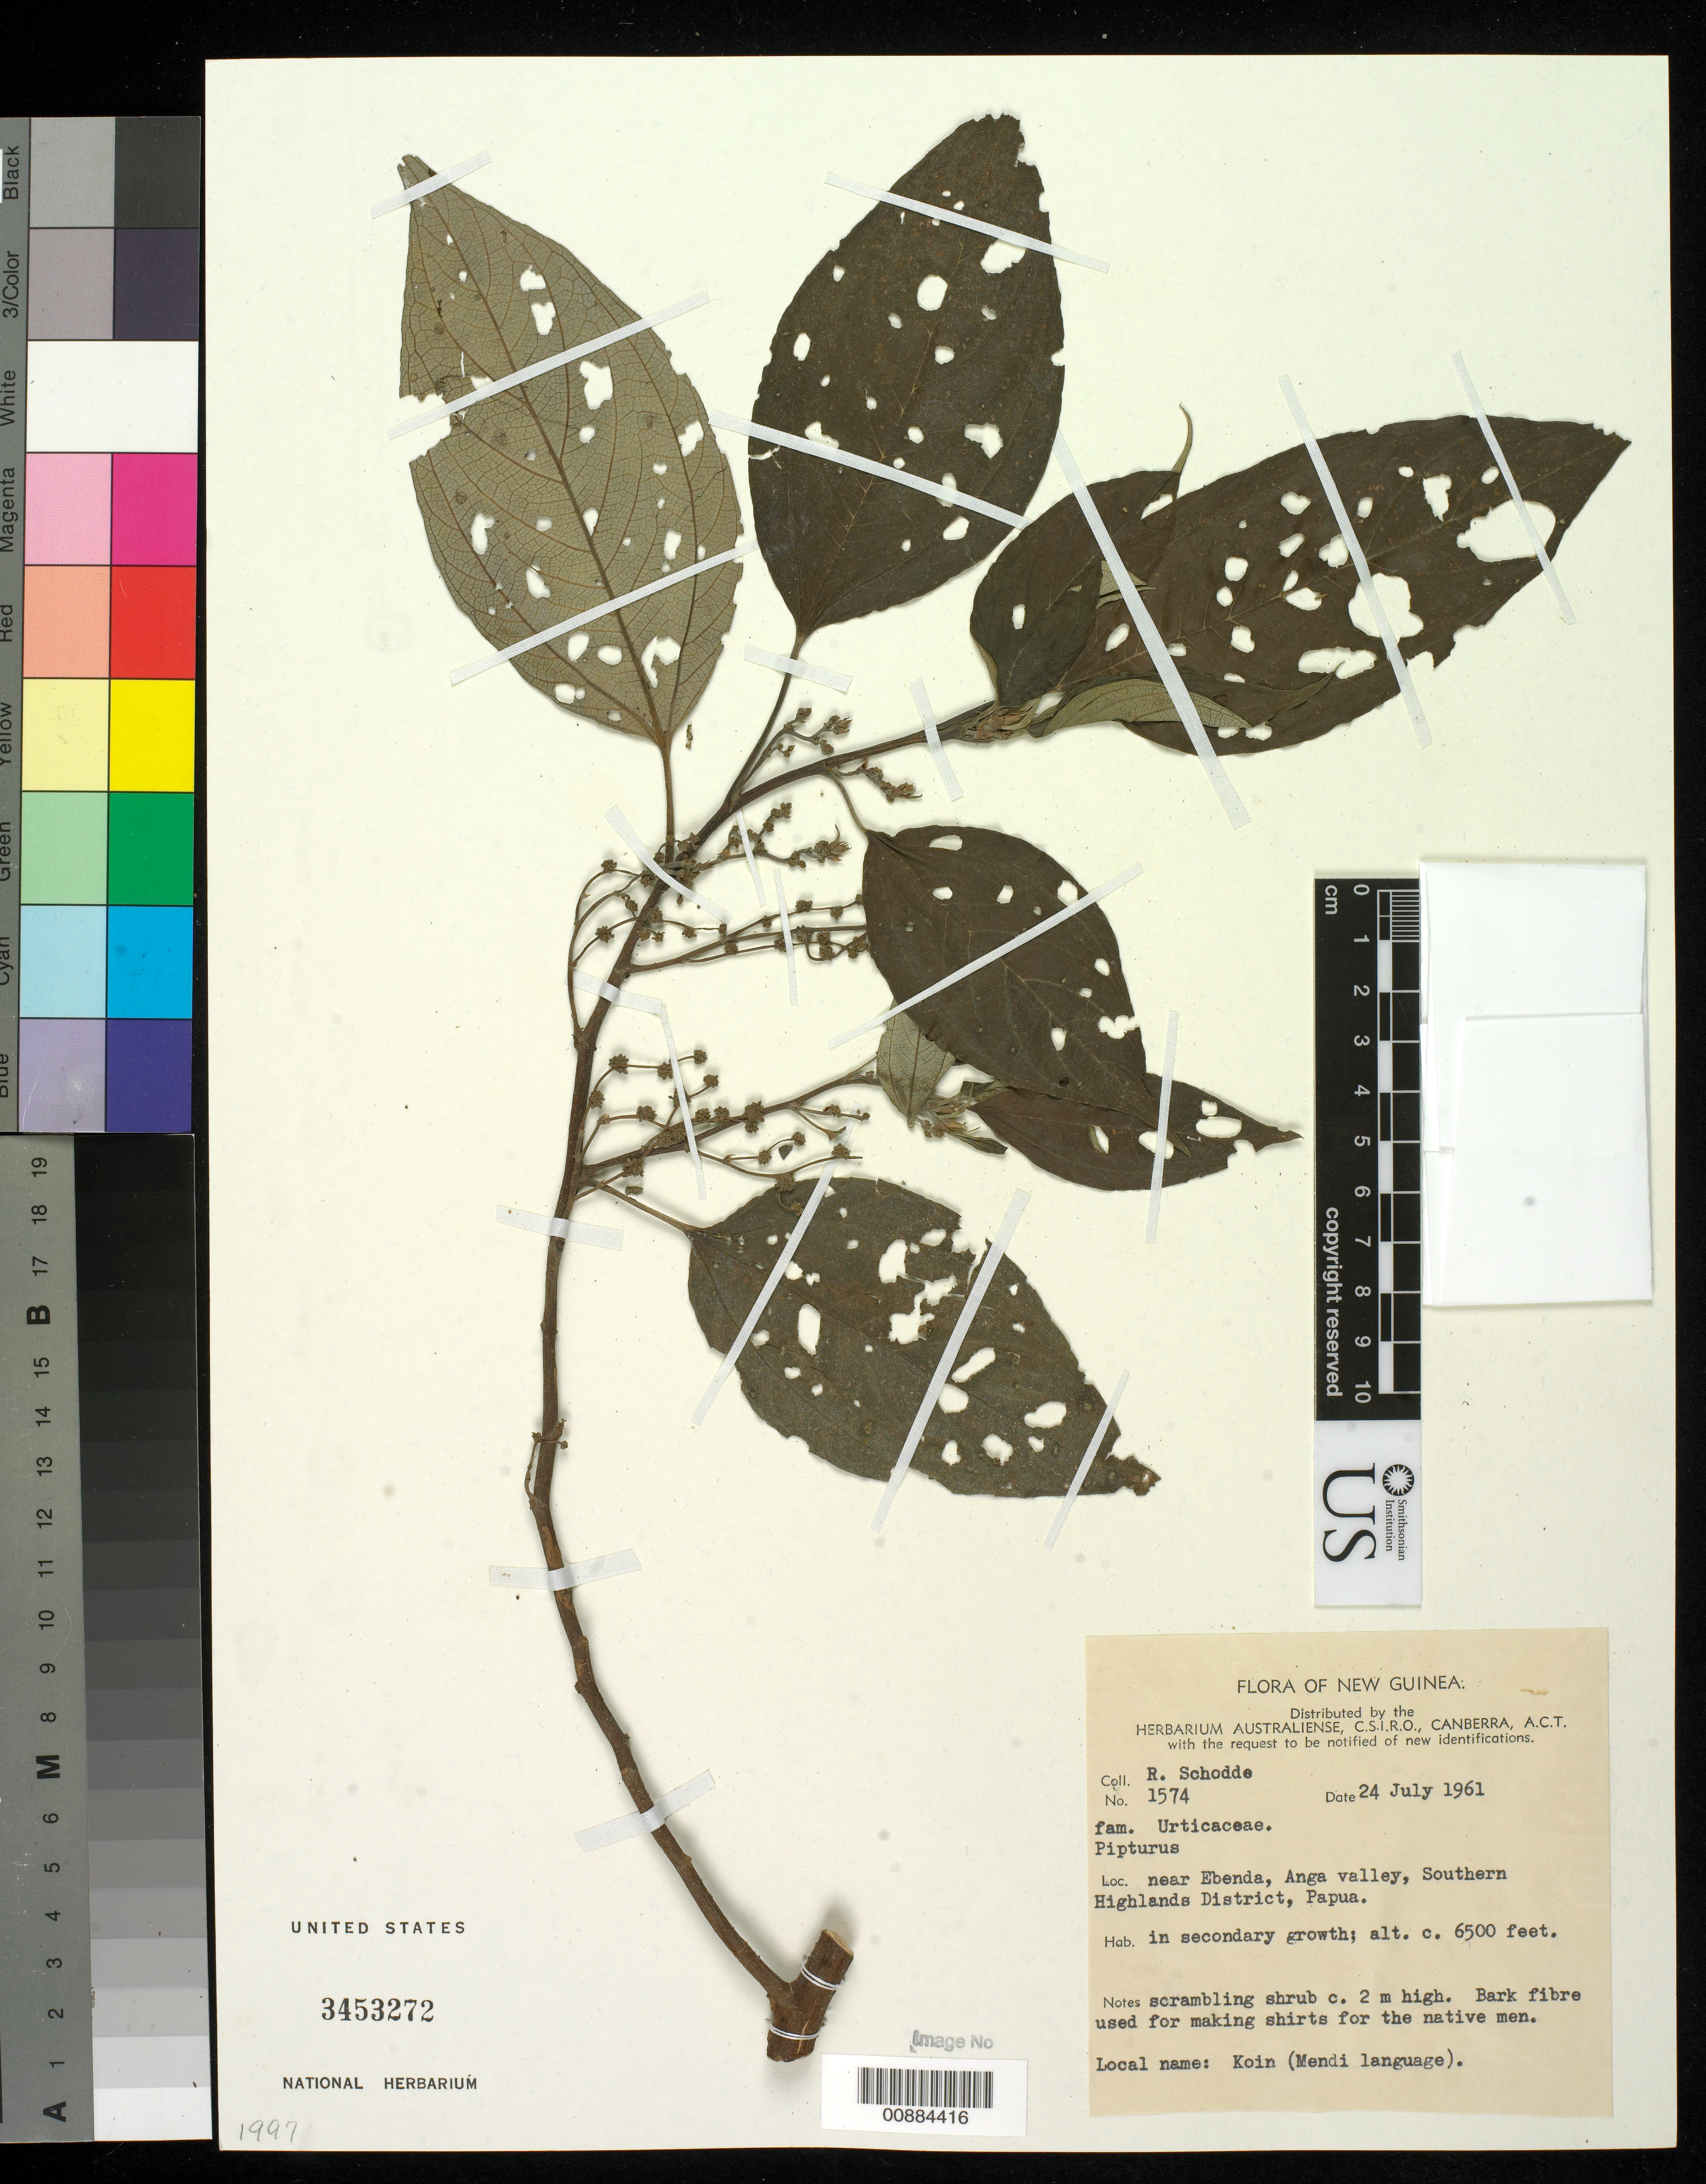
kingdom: Plantae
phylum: Tracheophyta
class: Magnoliopsida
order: Rosales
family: Urticaceae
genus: Pipturus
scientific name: Pipturus sp.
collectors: R. Schodde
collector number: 1574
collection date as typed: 24 Jul 1961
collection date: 1961-07-24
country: Papua New Guinea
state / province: Southern Highlands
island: New Guinea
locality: near Ebenda, Anga valley, Southern Highlands district, Papua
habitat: in secondary growth scrambling shrub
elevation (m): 1981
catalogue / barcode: US 3453272